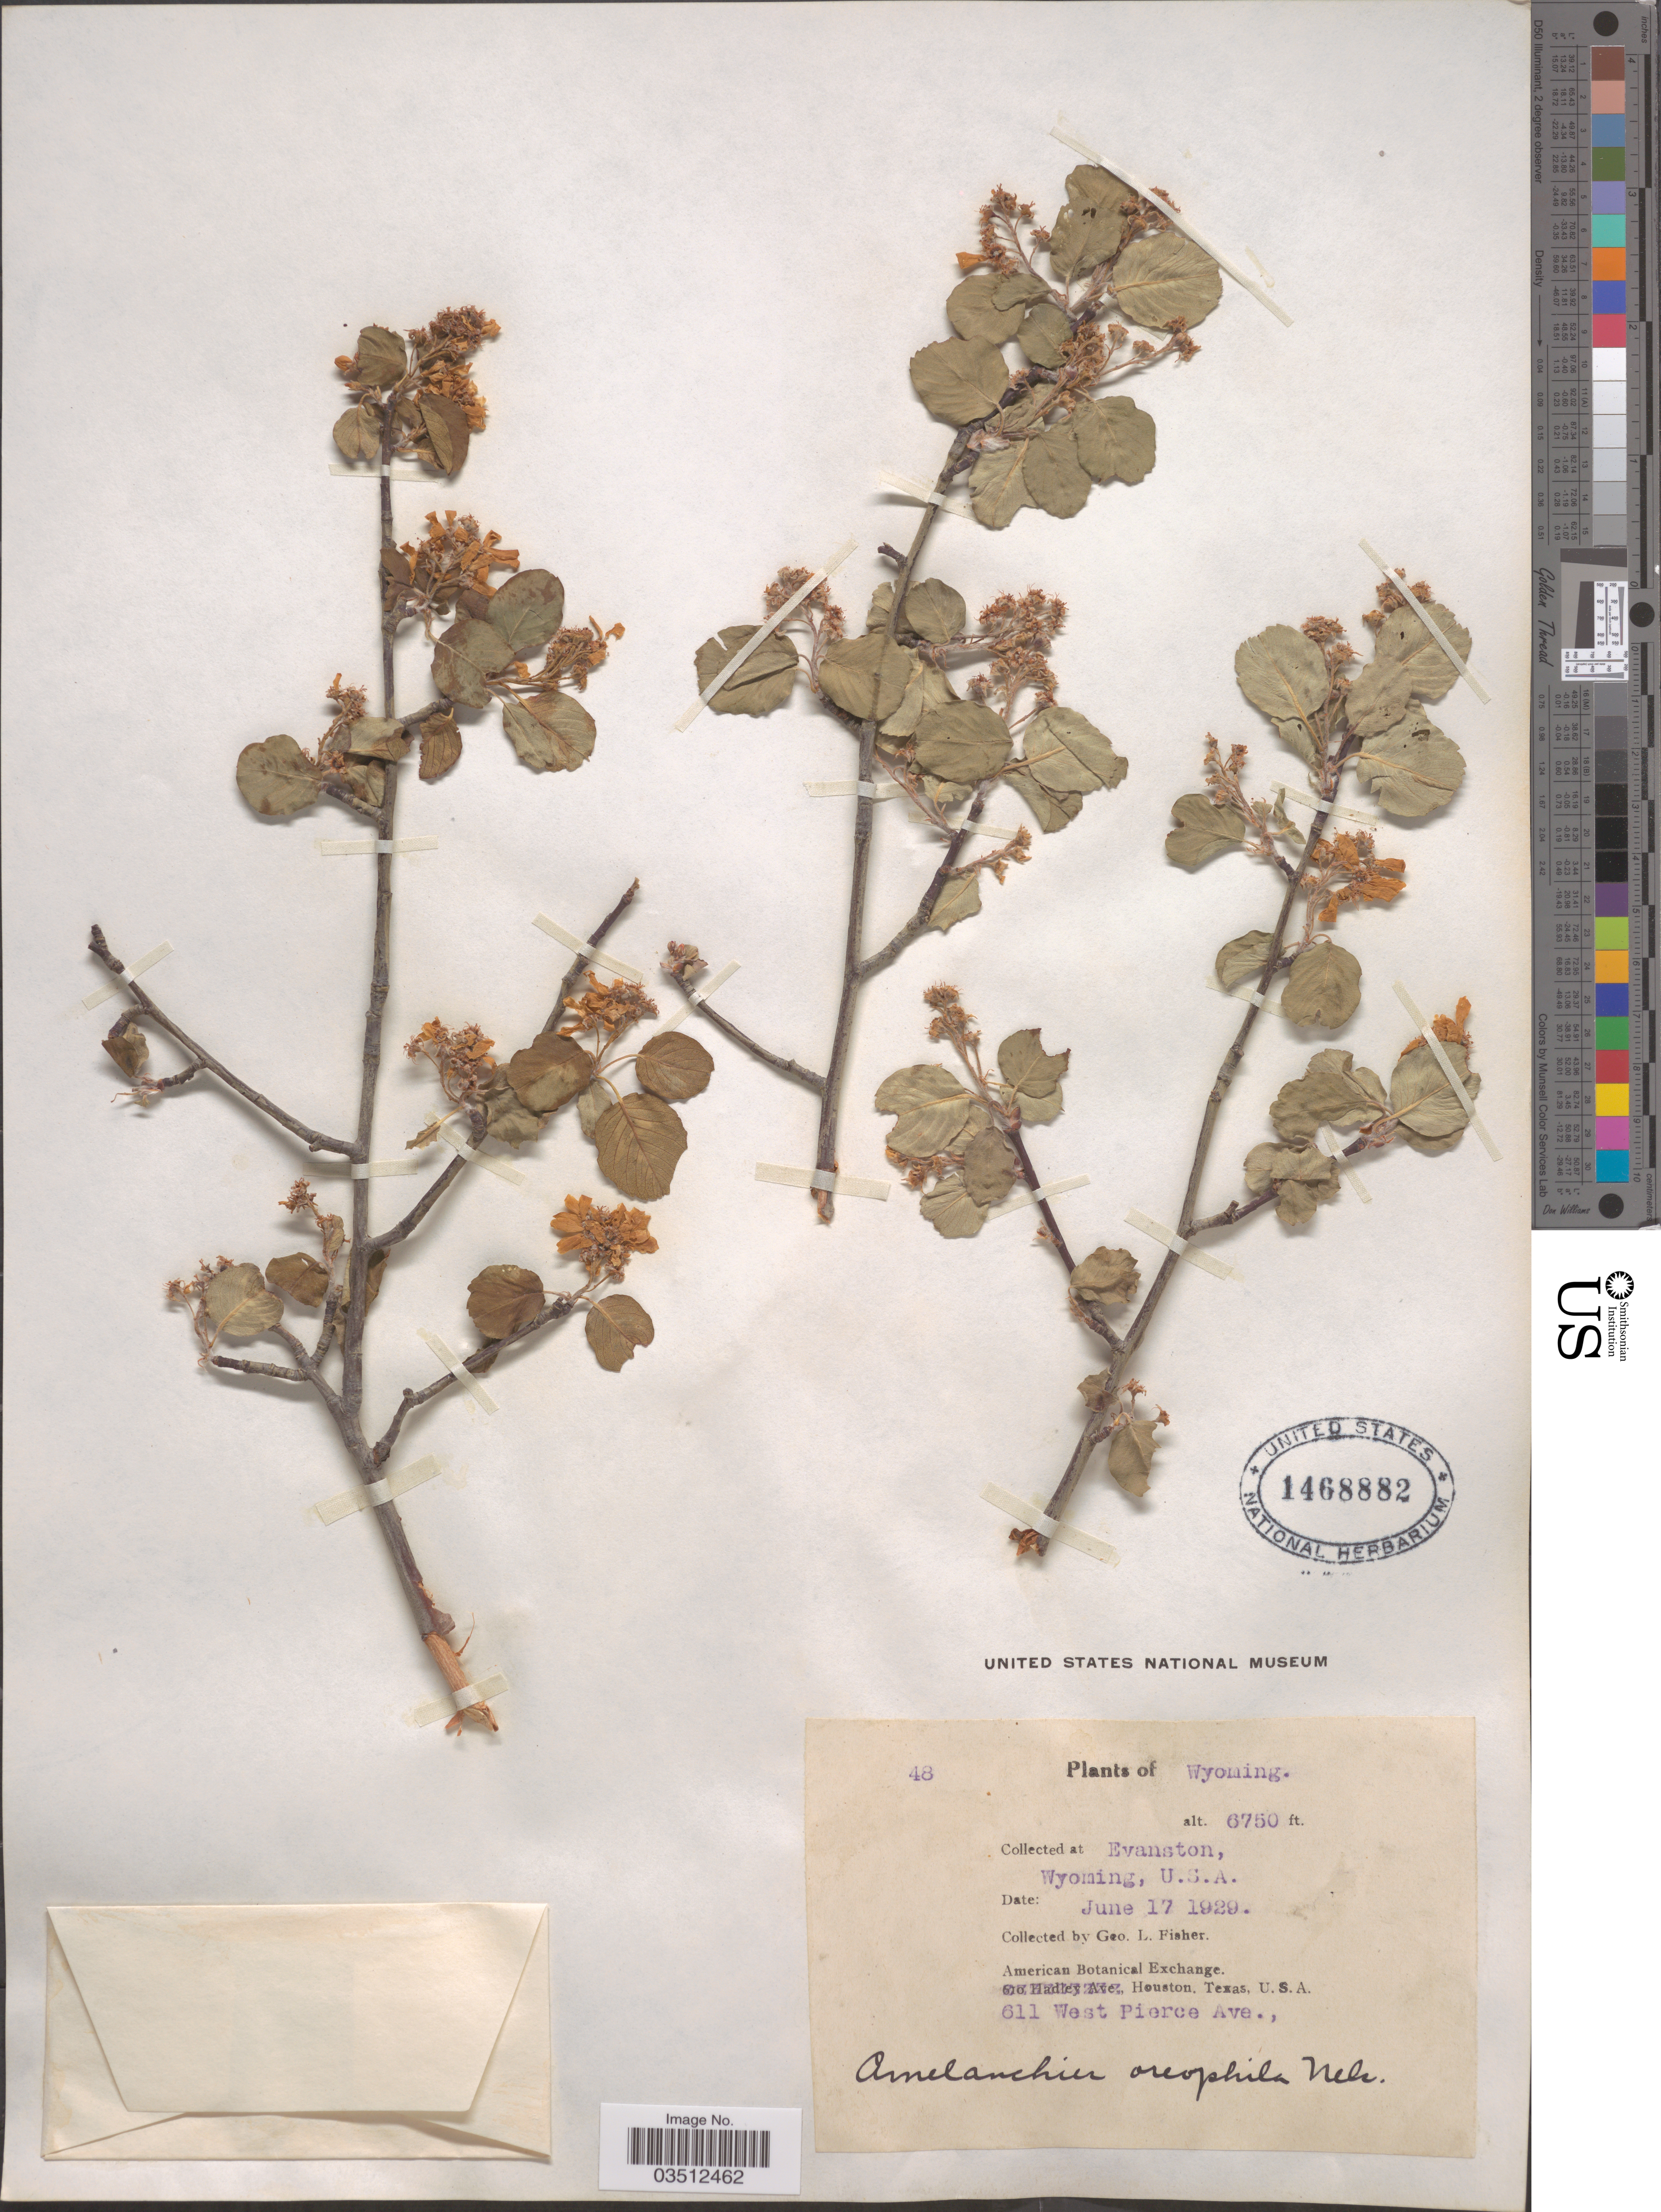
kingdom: Plantae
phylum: Tracheophyta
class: Magnoliopsida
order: Rosales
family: Rosaceae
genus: Amelanchier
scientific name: Amelanchier oreophila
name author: A. Nelson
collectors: G. L. Fisher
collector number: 48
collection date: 1929-06-17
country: United States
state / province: Wyoming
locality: Evanston.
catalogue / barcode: US 1468882